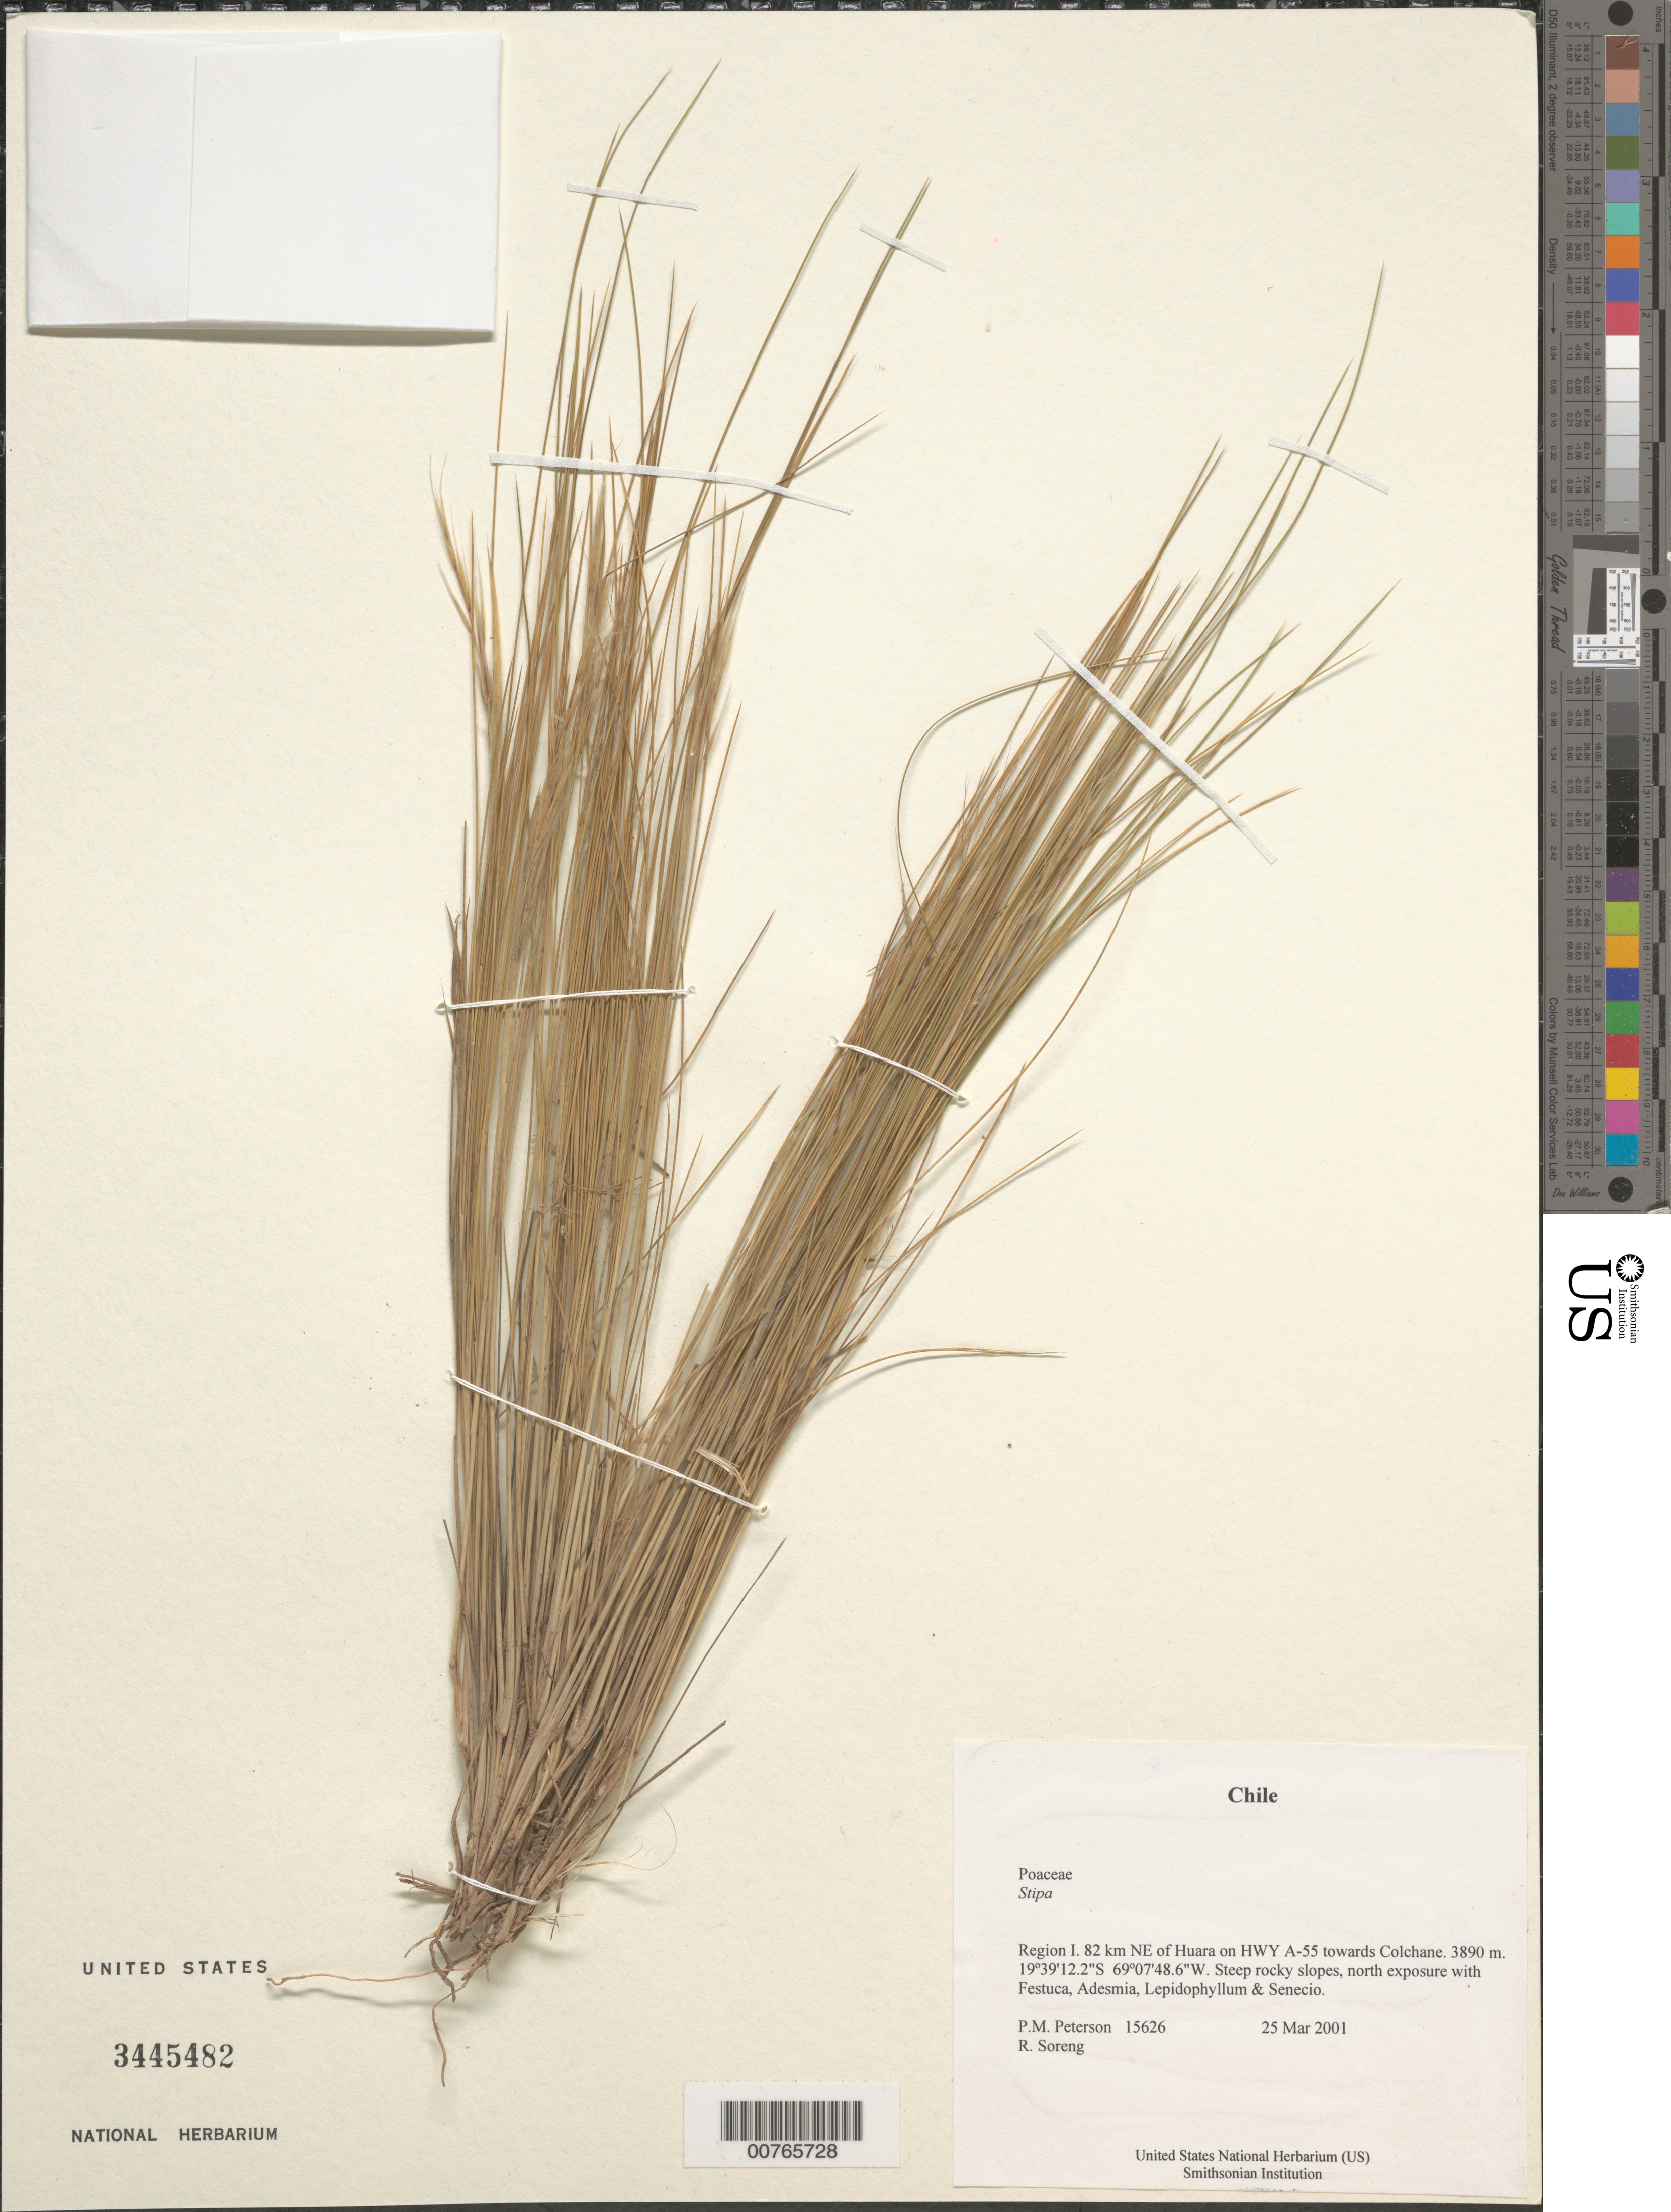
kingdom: Plantae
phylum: Tracheophyta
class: Liliopsida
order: Poales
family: Poaceae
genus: Pappostipa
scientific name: Pappostipa chrysophylla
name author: (É. Desv.) Romasch.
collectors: P. M. Peterson & R. J. Soreng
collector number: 15626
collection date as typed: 25 Mar 2001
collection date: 2001-03-25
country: Chile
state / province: Tarapacá (I)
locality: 82 km NE of Huara on HWY A-55 towards Colchane.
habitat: Steep rocky slopes, north exposure with Festuca, Adesmia, Lepidophyllum & Senecio.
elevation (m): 3890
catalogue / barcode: US 3445482